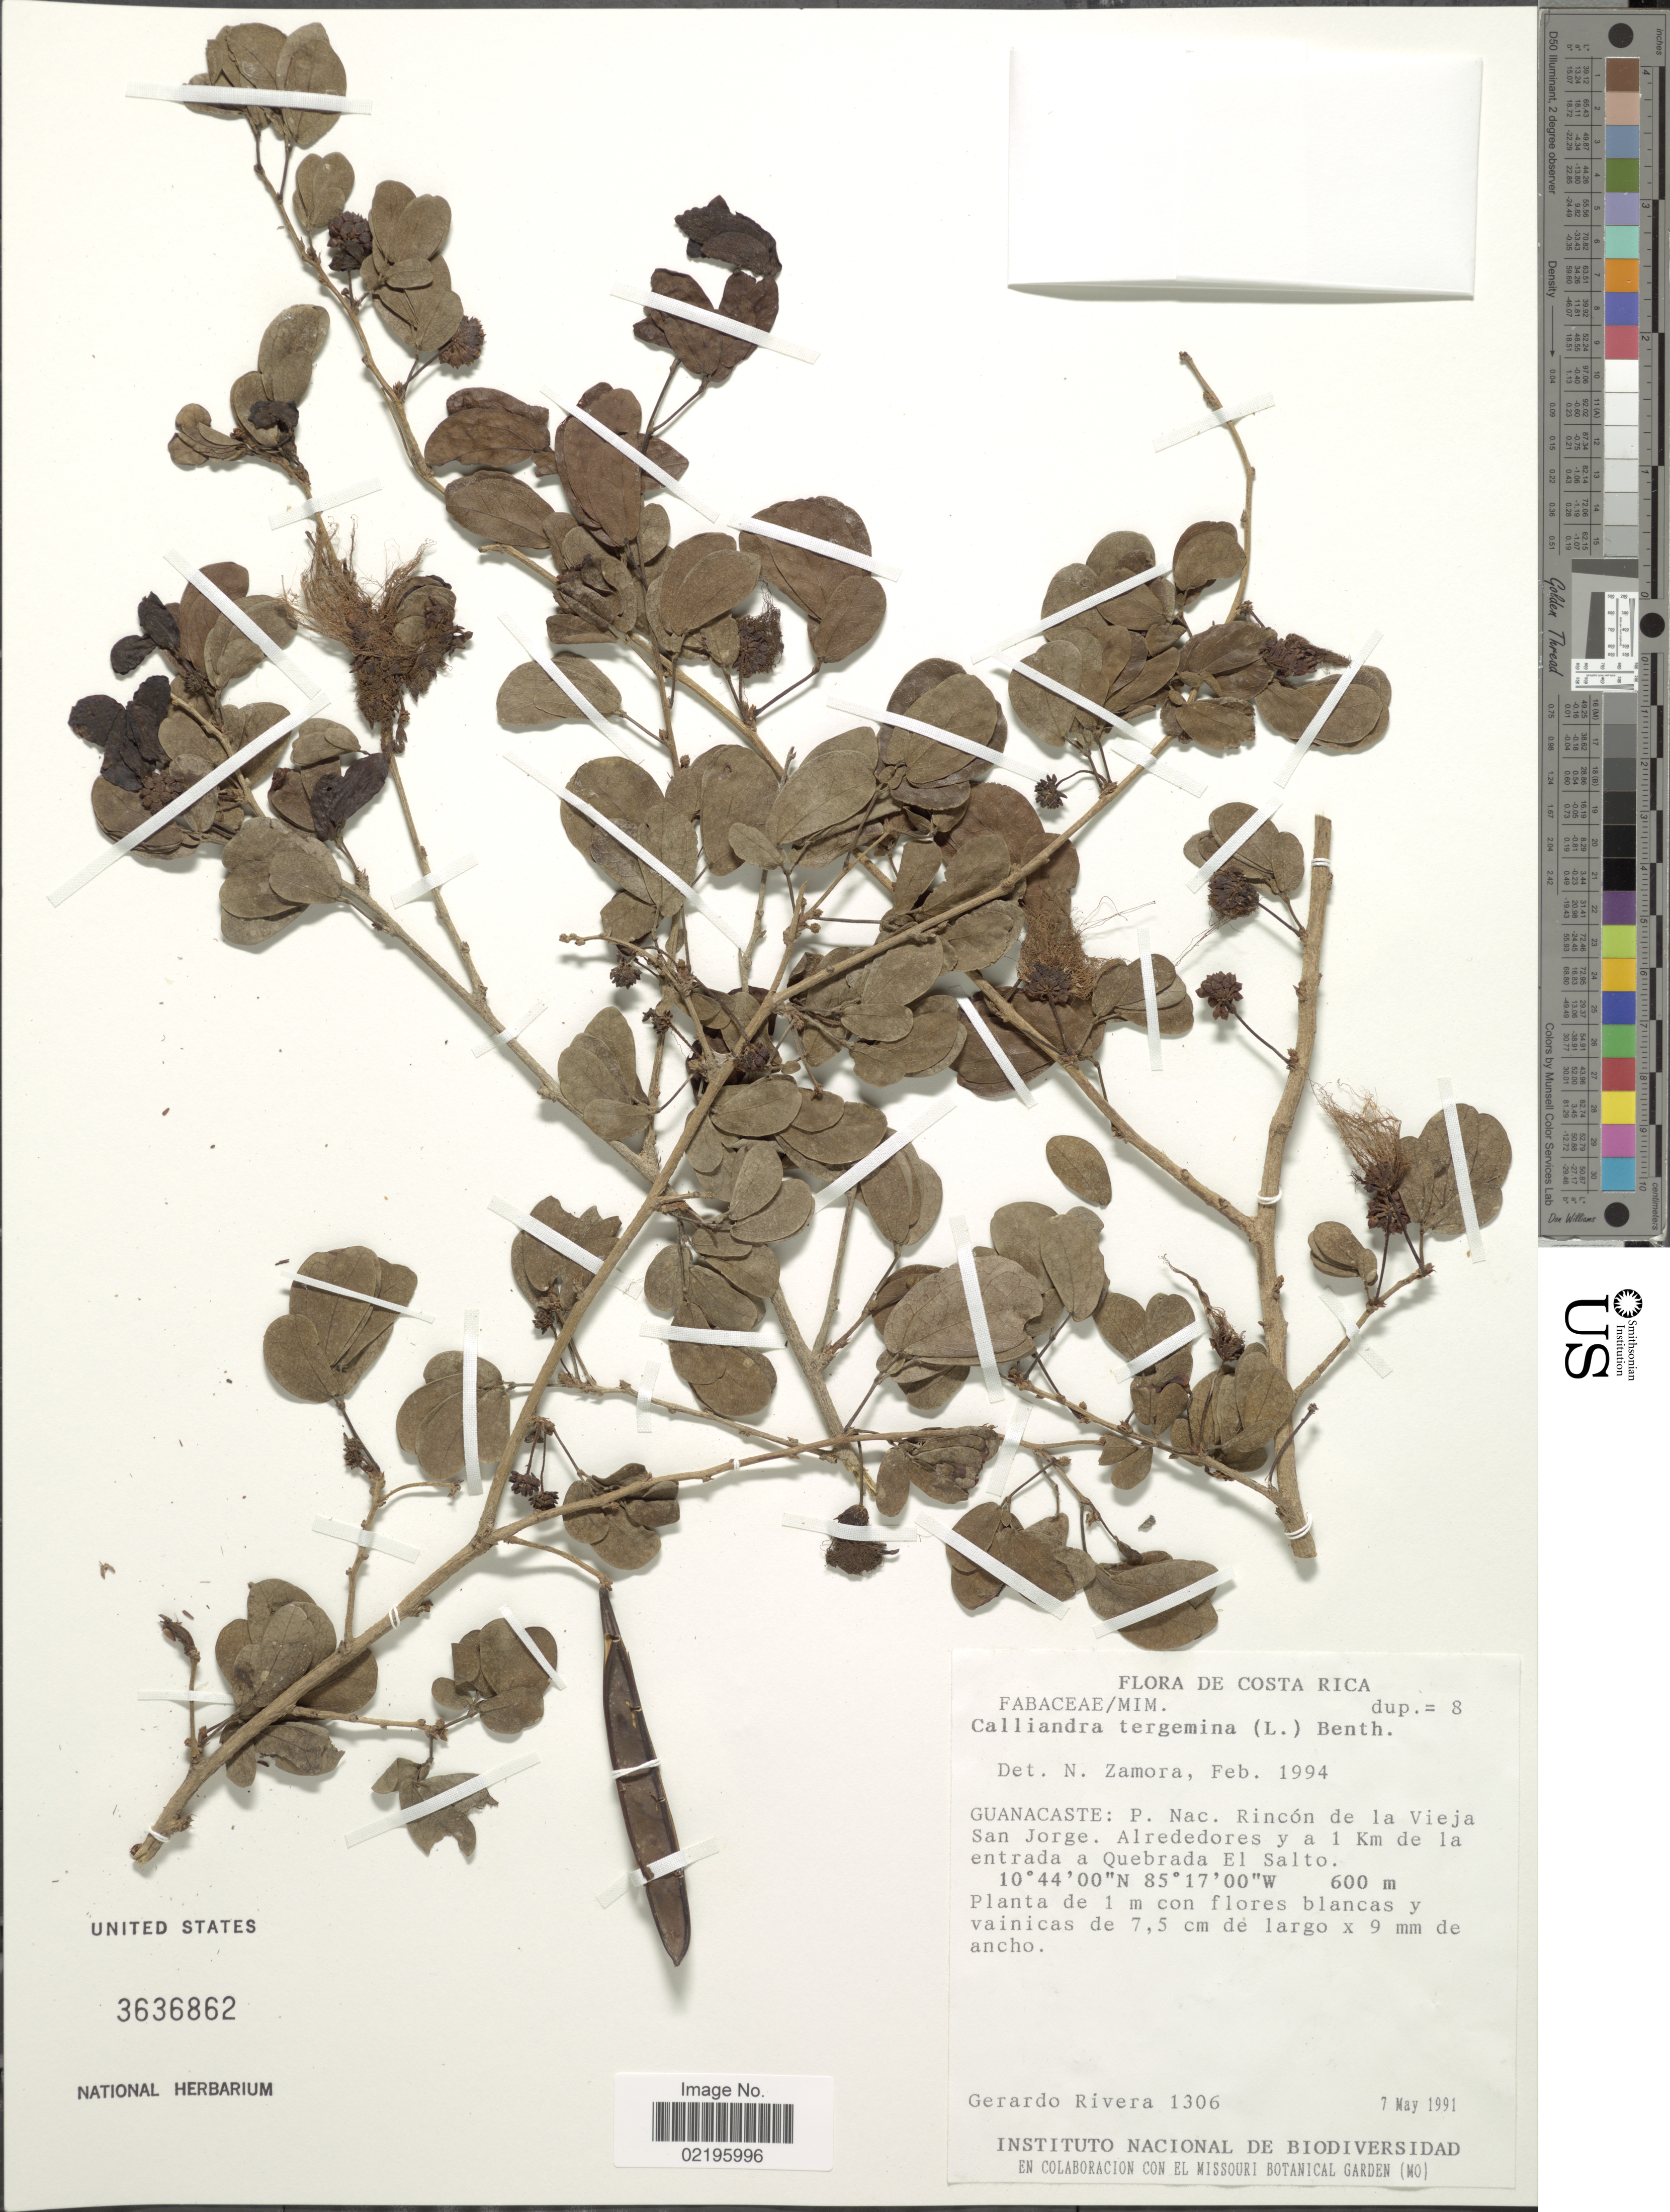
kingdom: Plantae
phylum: Tracheophyta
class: Magnoliopsida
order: Fabales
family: Fabaceae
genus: Calliandra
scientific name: Calliandra tergemina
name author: (L.) Benth.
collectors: G. Rivera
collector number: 1306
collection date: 1991-05-07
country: Costa Rica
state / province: Guanacaste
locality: P Nac. Rincon de la Vieja San Jorge, Alrededores y a 1 km de la entrada a Quebrada El Salto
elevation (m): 600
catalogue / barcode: US 3636862